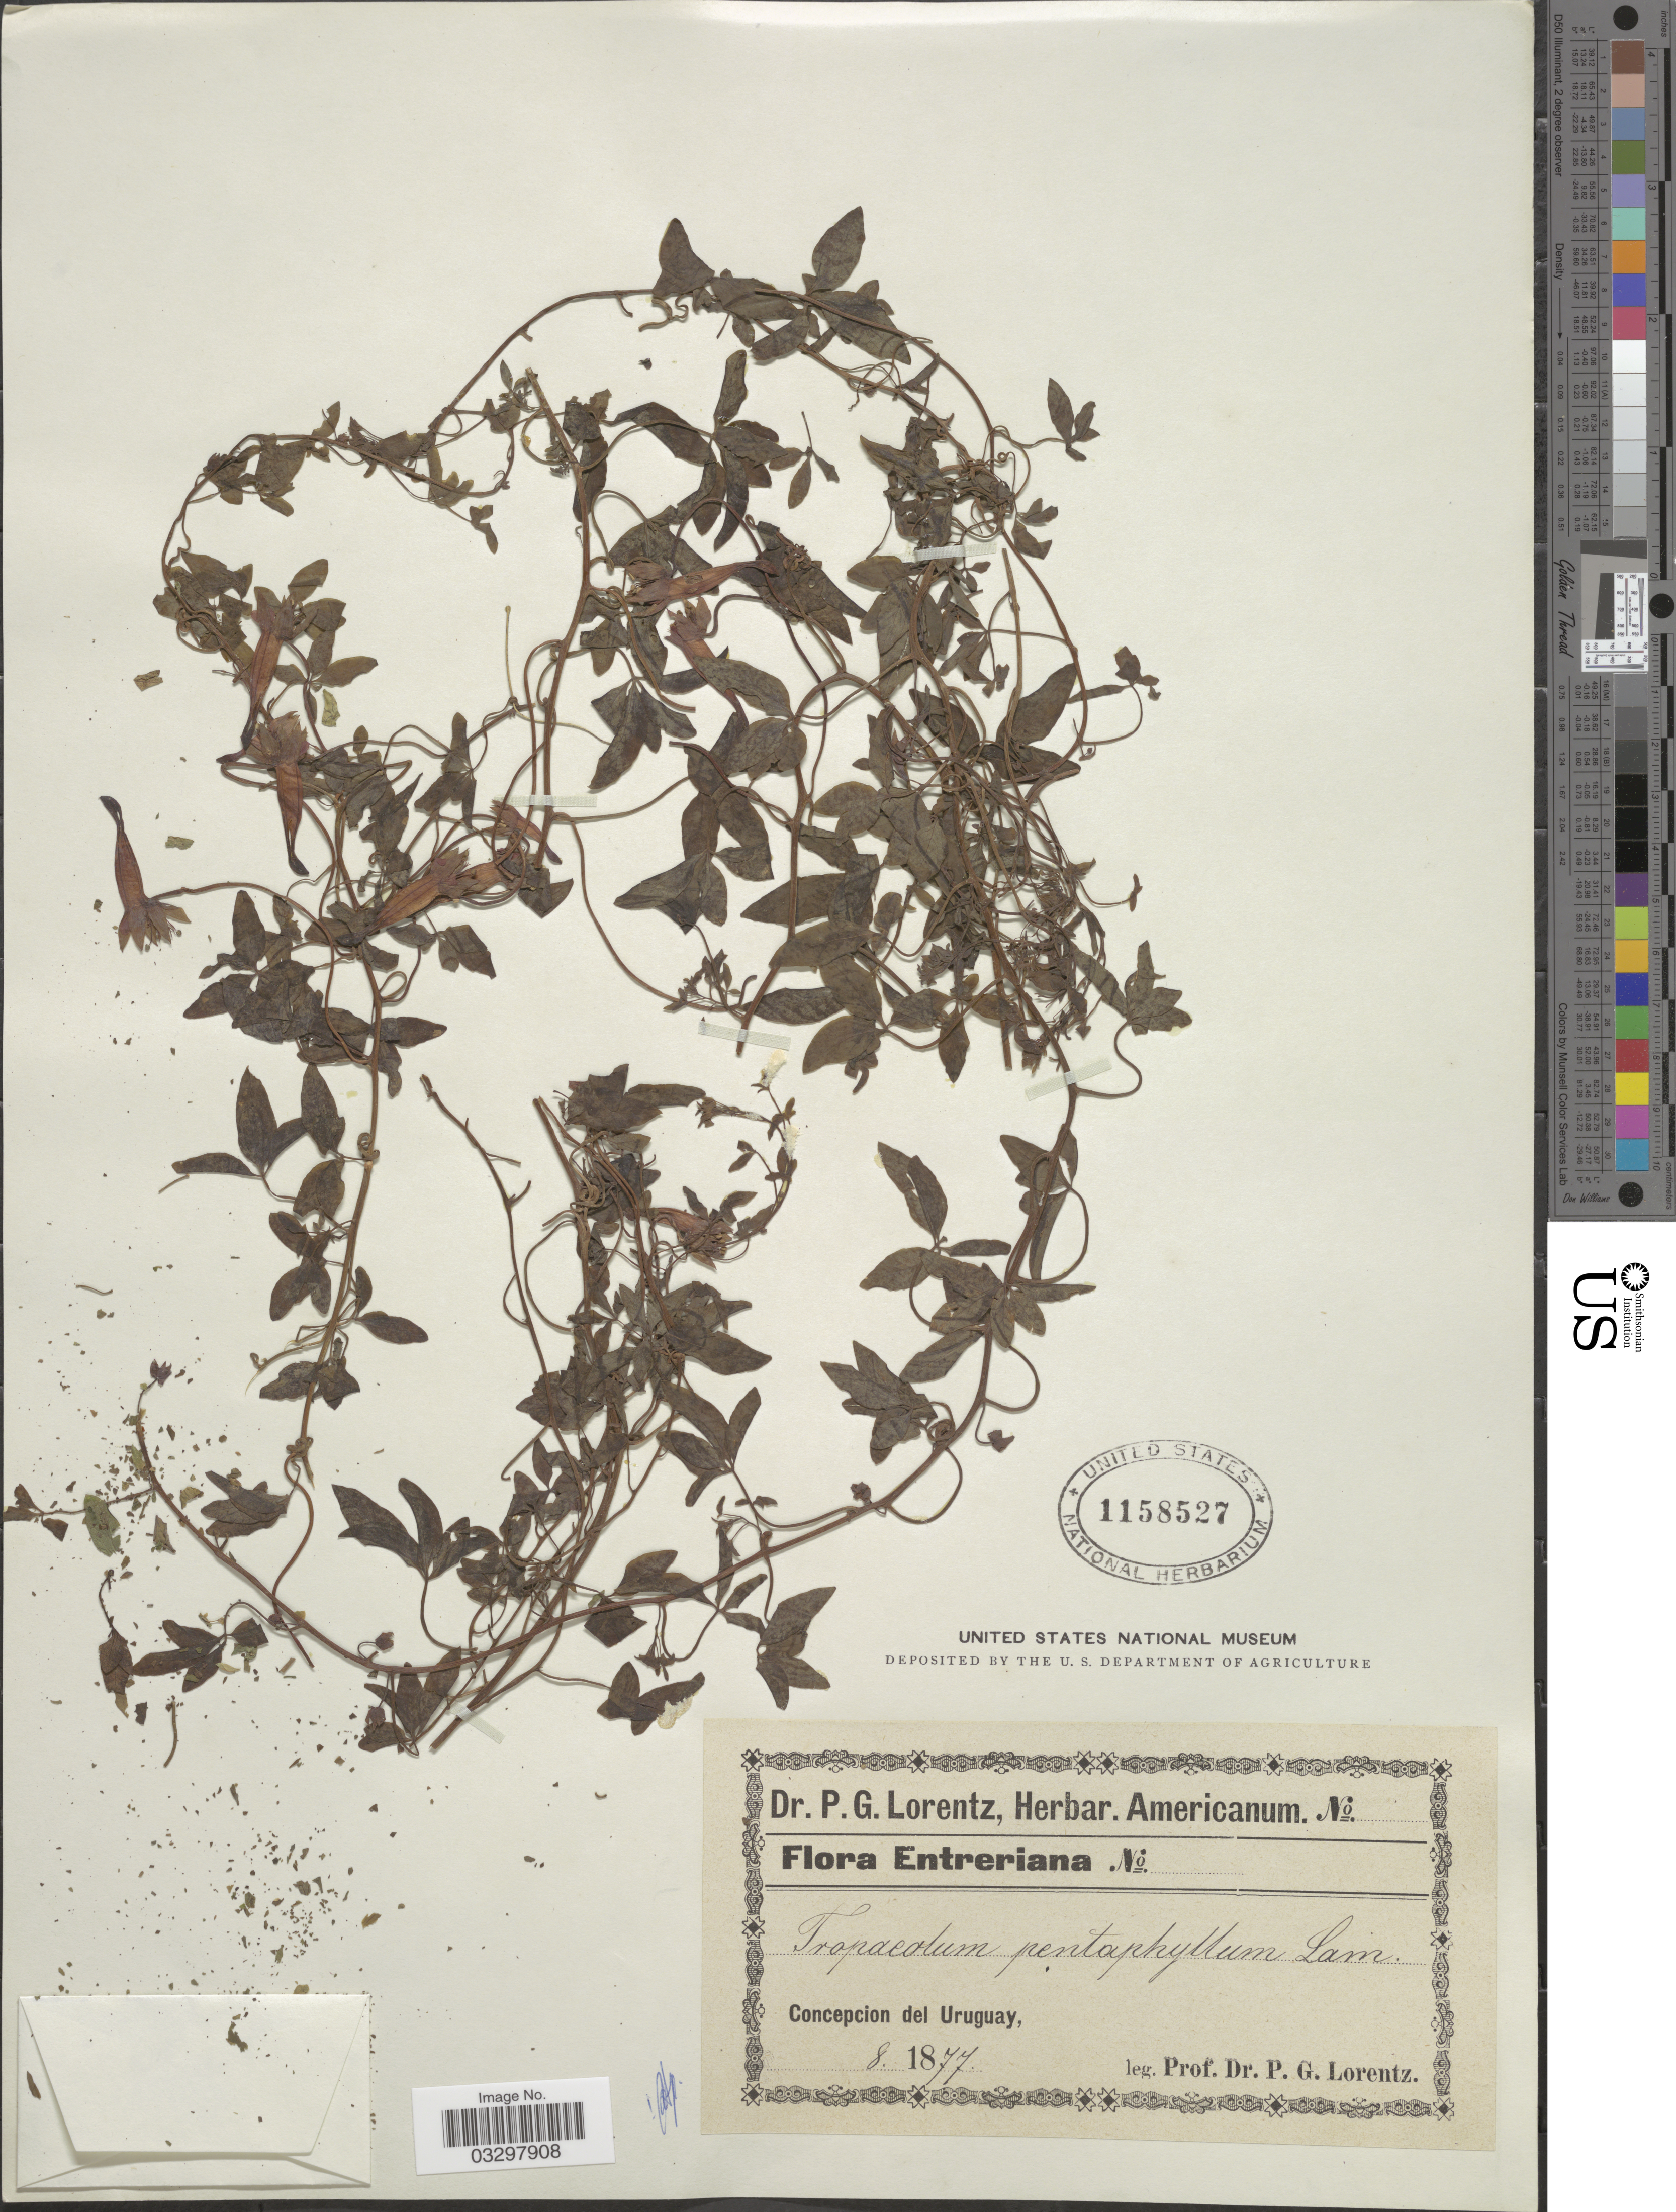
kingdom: Plantae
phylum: Tracheophyta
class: Magnoliopsida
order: Brassicales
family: Tropaeolaceae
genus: Tropaeolum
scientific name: Tropaeolum pentaphyllum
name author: Lam.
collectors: P. G. Lorentz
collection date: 1877-08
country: Uruguay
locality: Entreriana, Concepcion del Uruguay.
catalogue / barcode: US 1158527